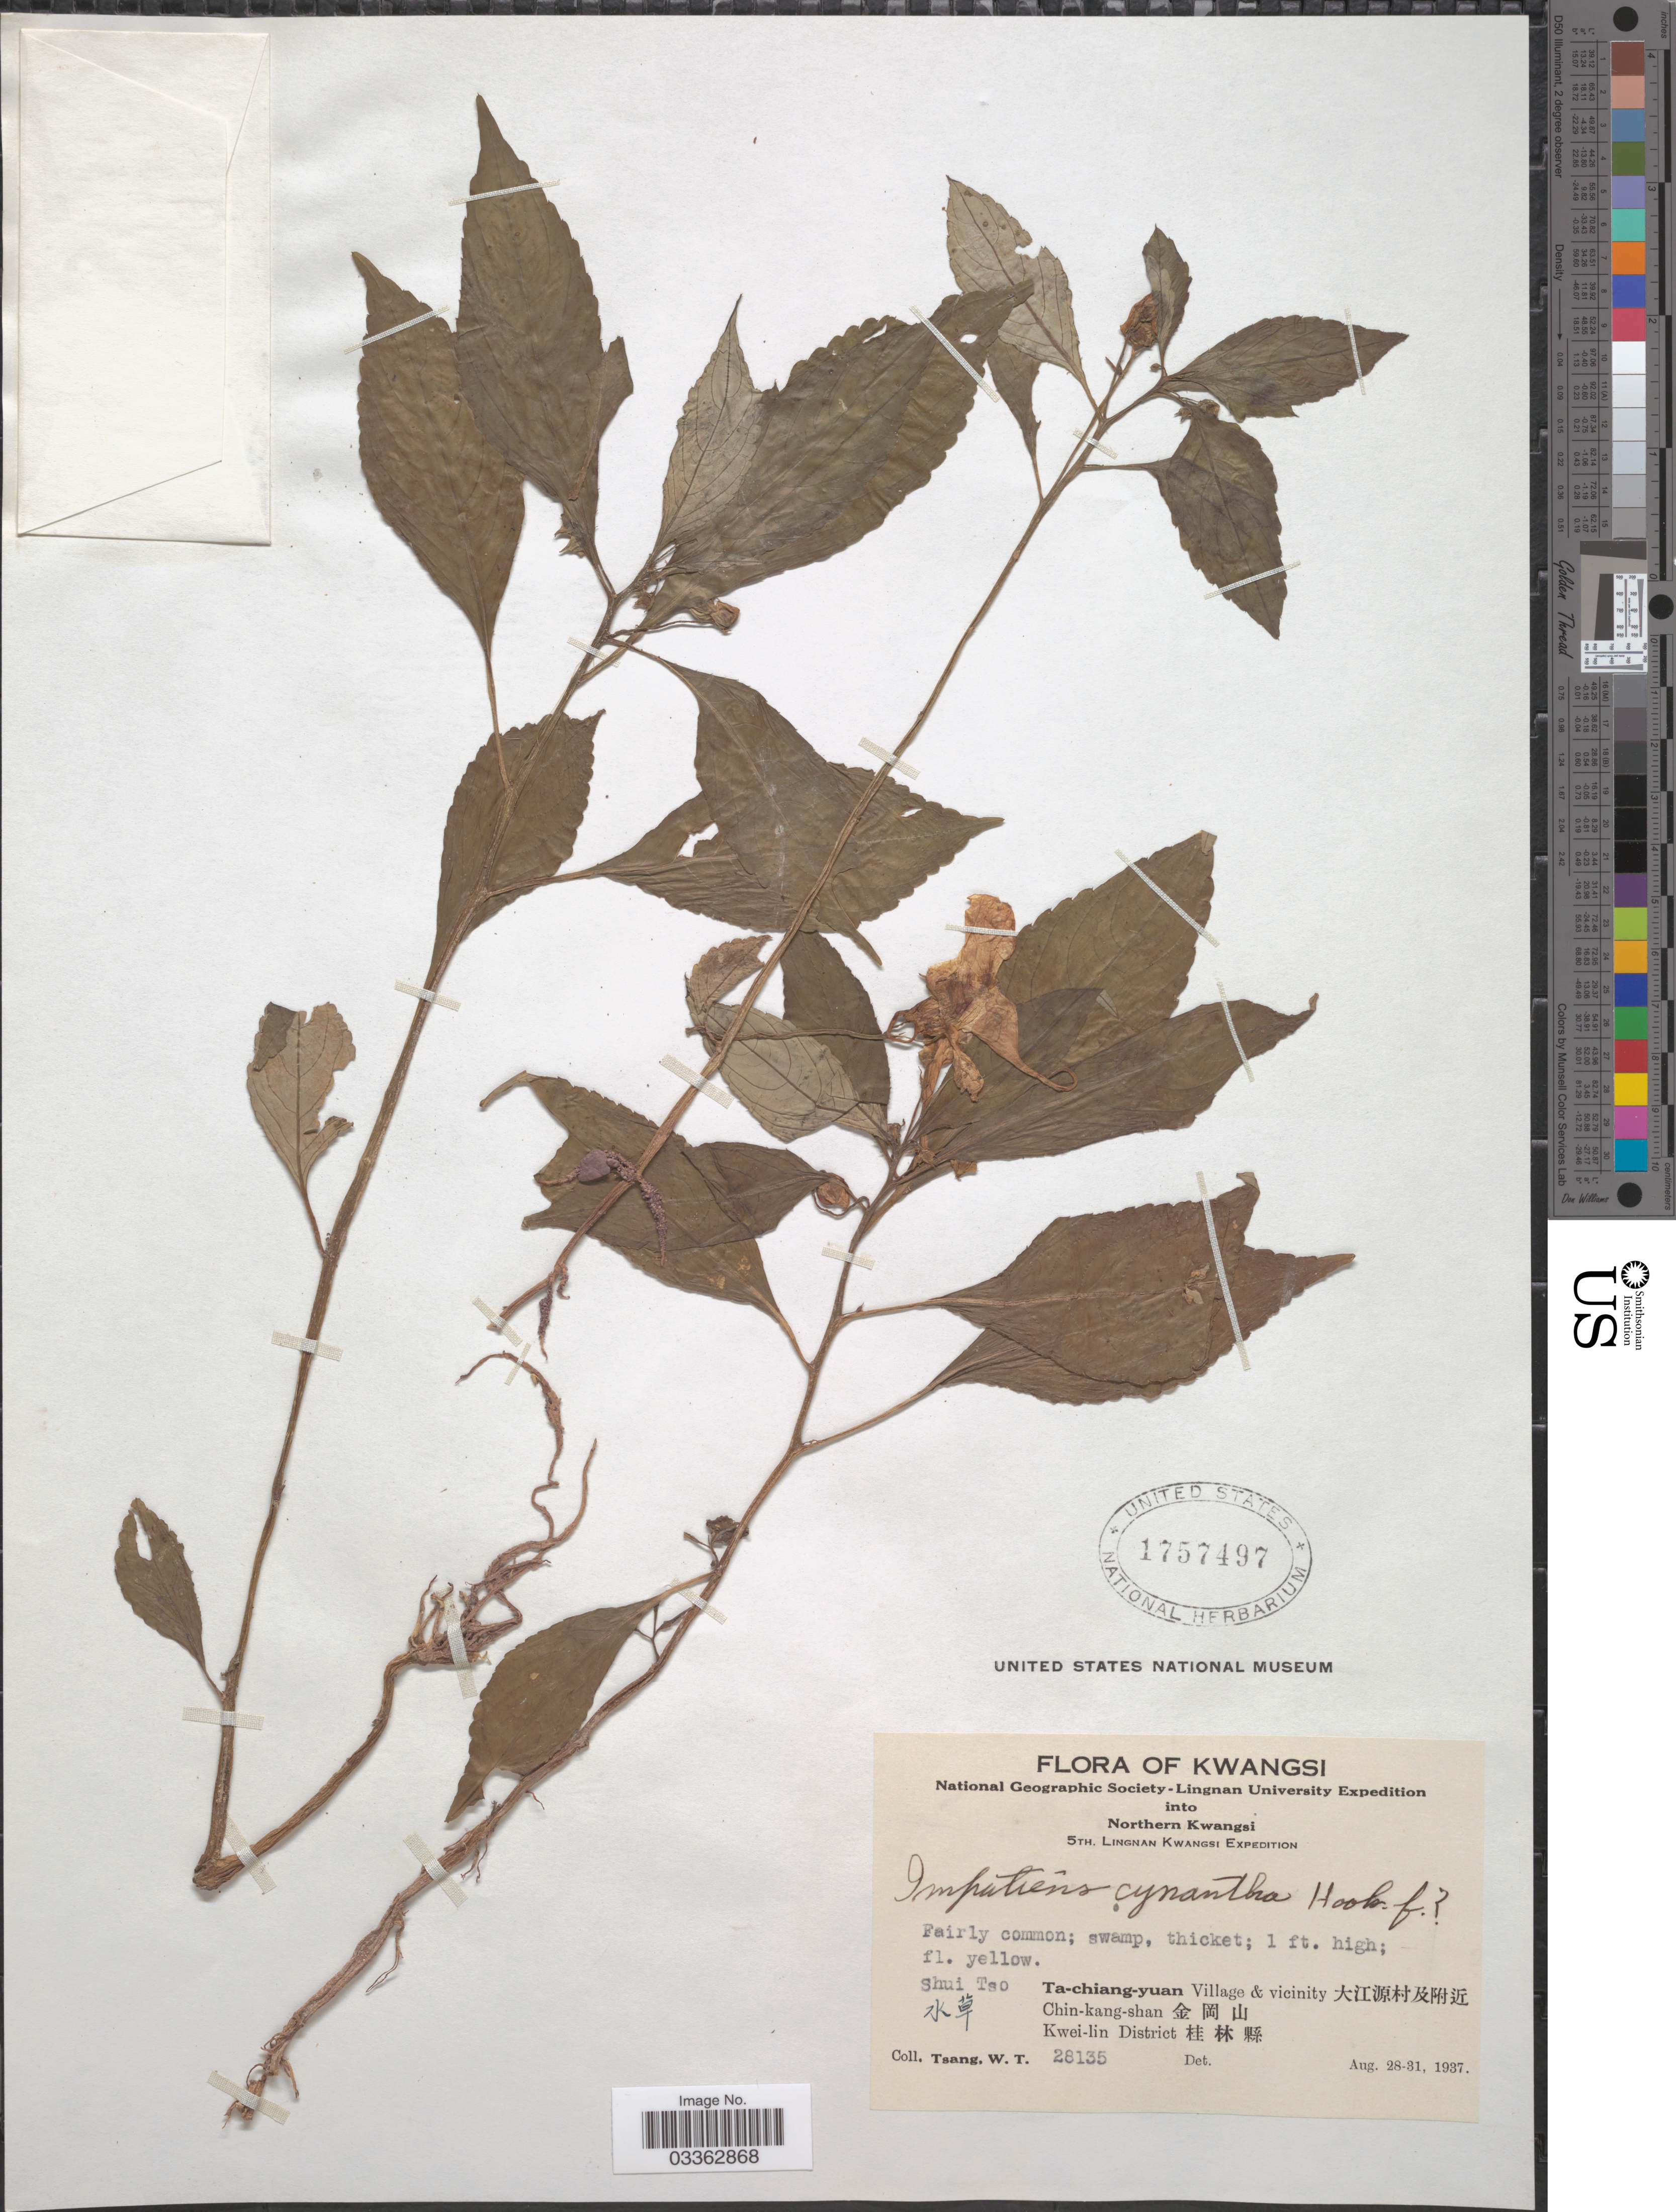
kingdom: Plantae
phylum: Tracheophyta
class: Magnoliopsida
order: Ericales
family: Balsaminaceae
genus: Impatiens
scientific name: Impatiens cyanantha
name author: Hook. f.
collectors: W. T. Tsang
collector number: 28135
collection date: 1937-08-28/1937-08-31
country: China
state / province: Guangxi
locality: Kwangsi. Northern Kwangsi. Ta-chiang-yuan Village & vicinity X. Chin-kang-shan. X. Kwei-lin District. X.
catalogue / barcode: US 1757497